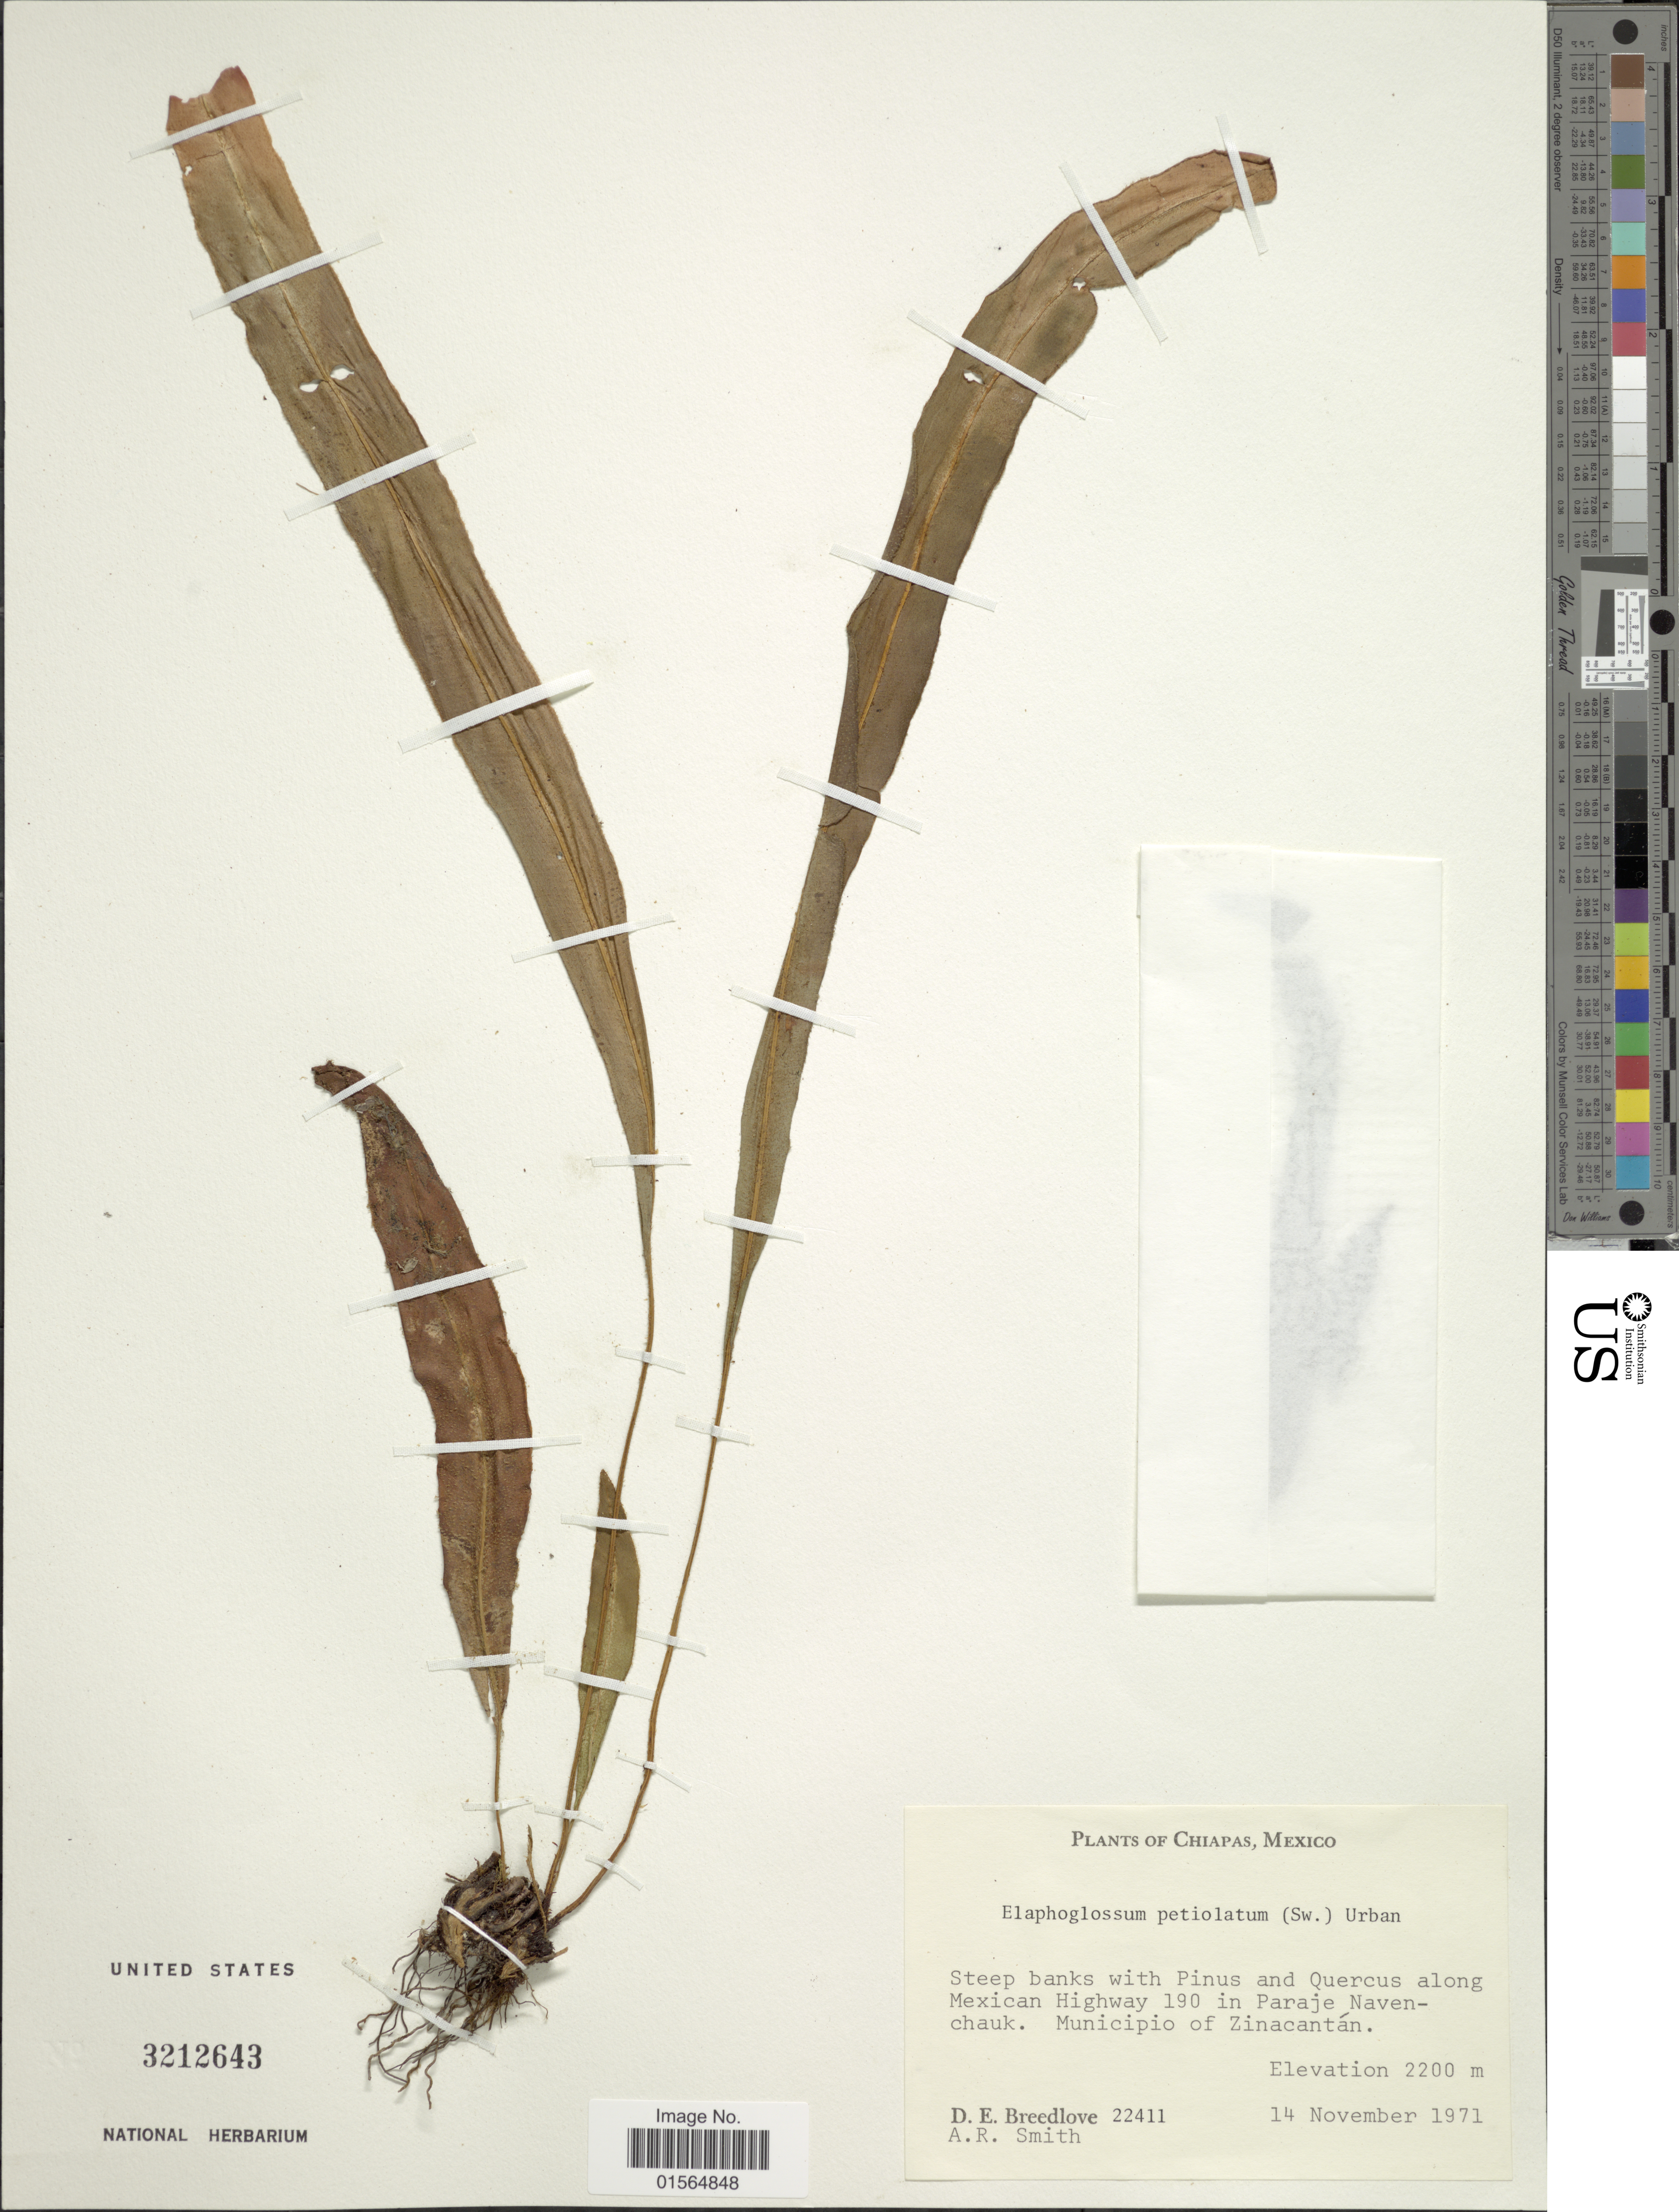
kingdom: Plantae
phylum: Tracheophyta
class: Polypodiopsida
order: Polypodiales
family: Dryopteridaceae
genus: Elaphoglossum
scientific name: Elaphoglossum petiolatum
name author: (Sw.) Urb.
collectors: D. E. Breedlove & A. R. Smith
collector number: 22411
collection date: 1971-11-14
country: Mexico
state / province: Chiapas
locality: Steep banks with Pinus and Quercus along Mexican Highway 190 in Paraje Navenchauk. Muncipio of Zinacantan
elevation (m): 2200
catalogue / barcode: US 3212643